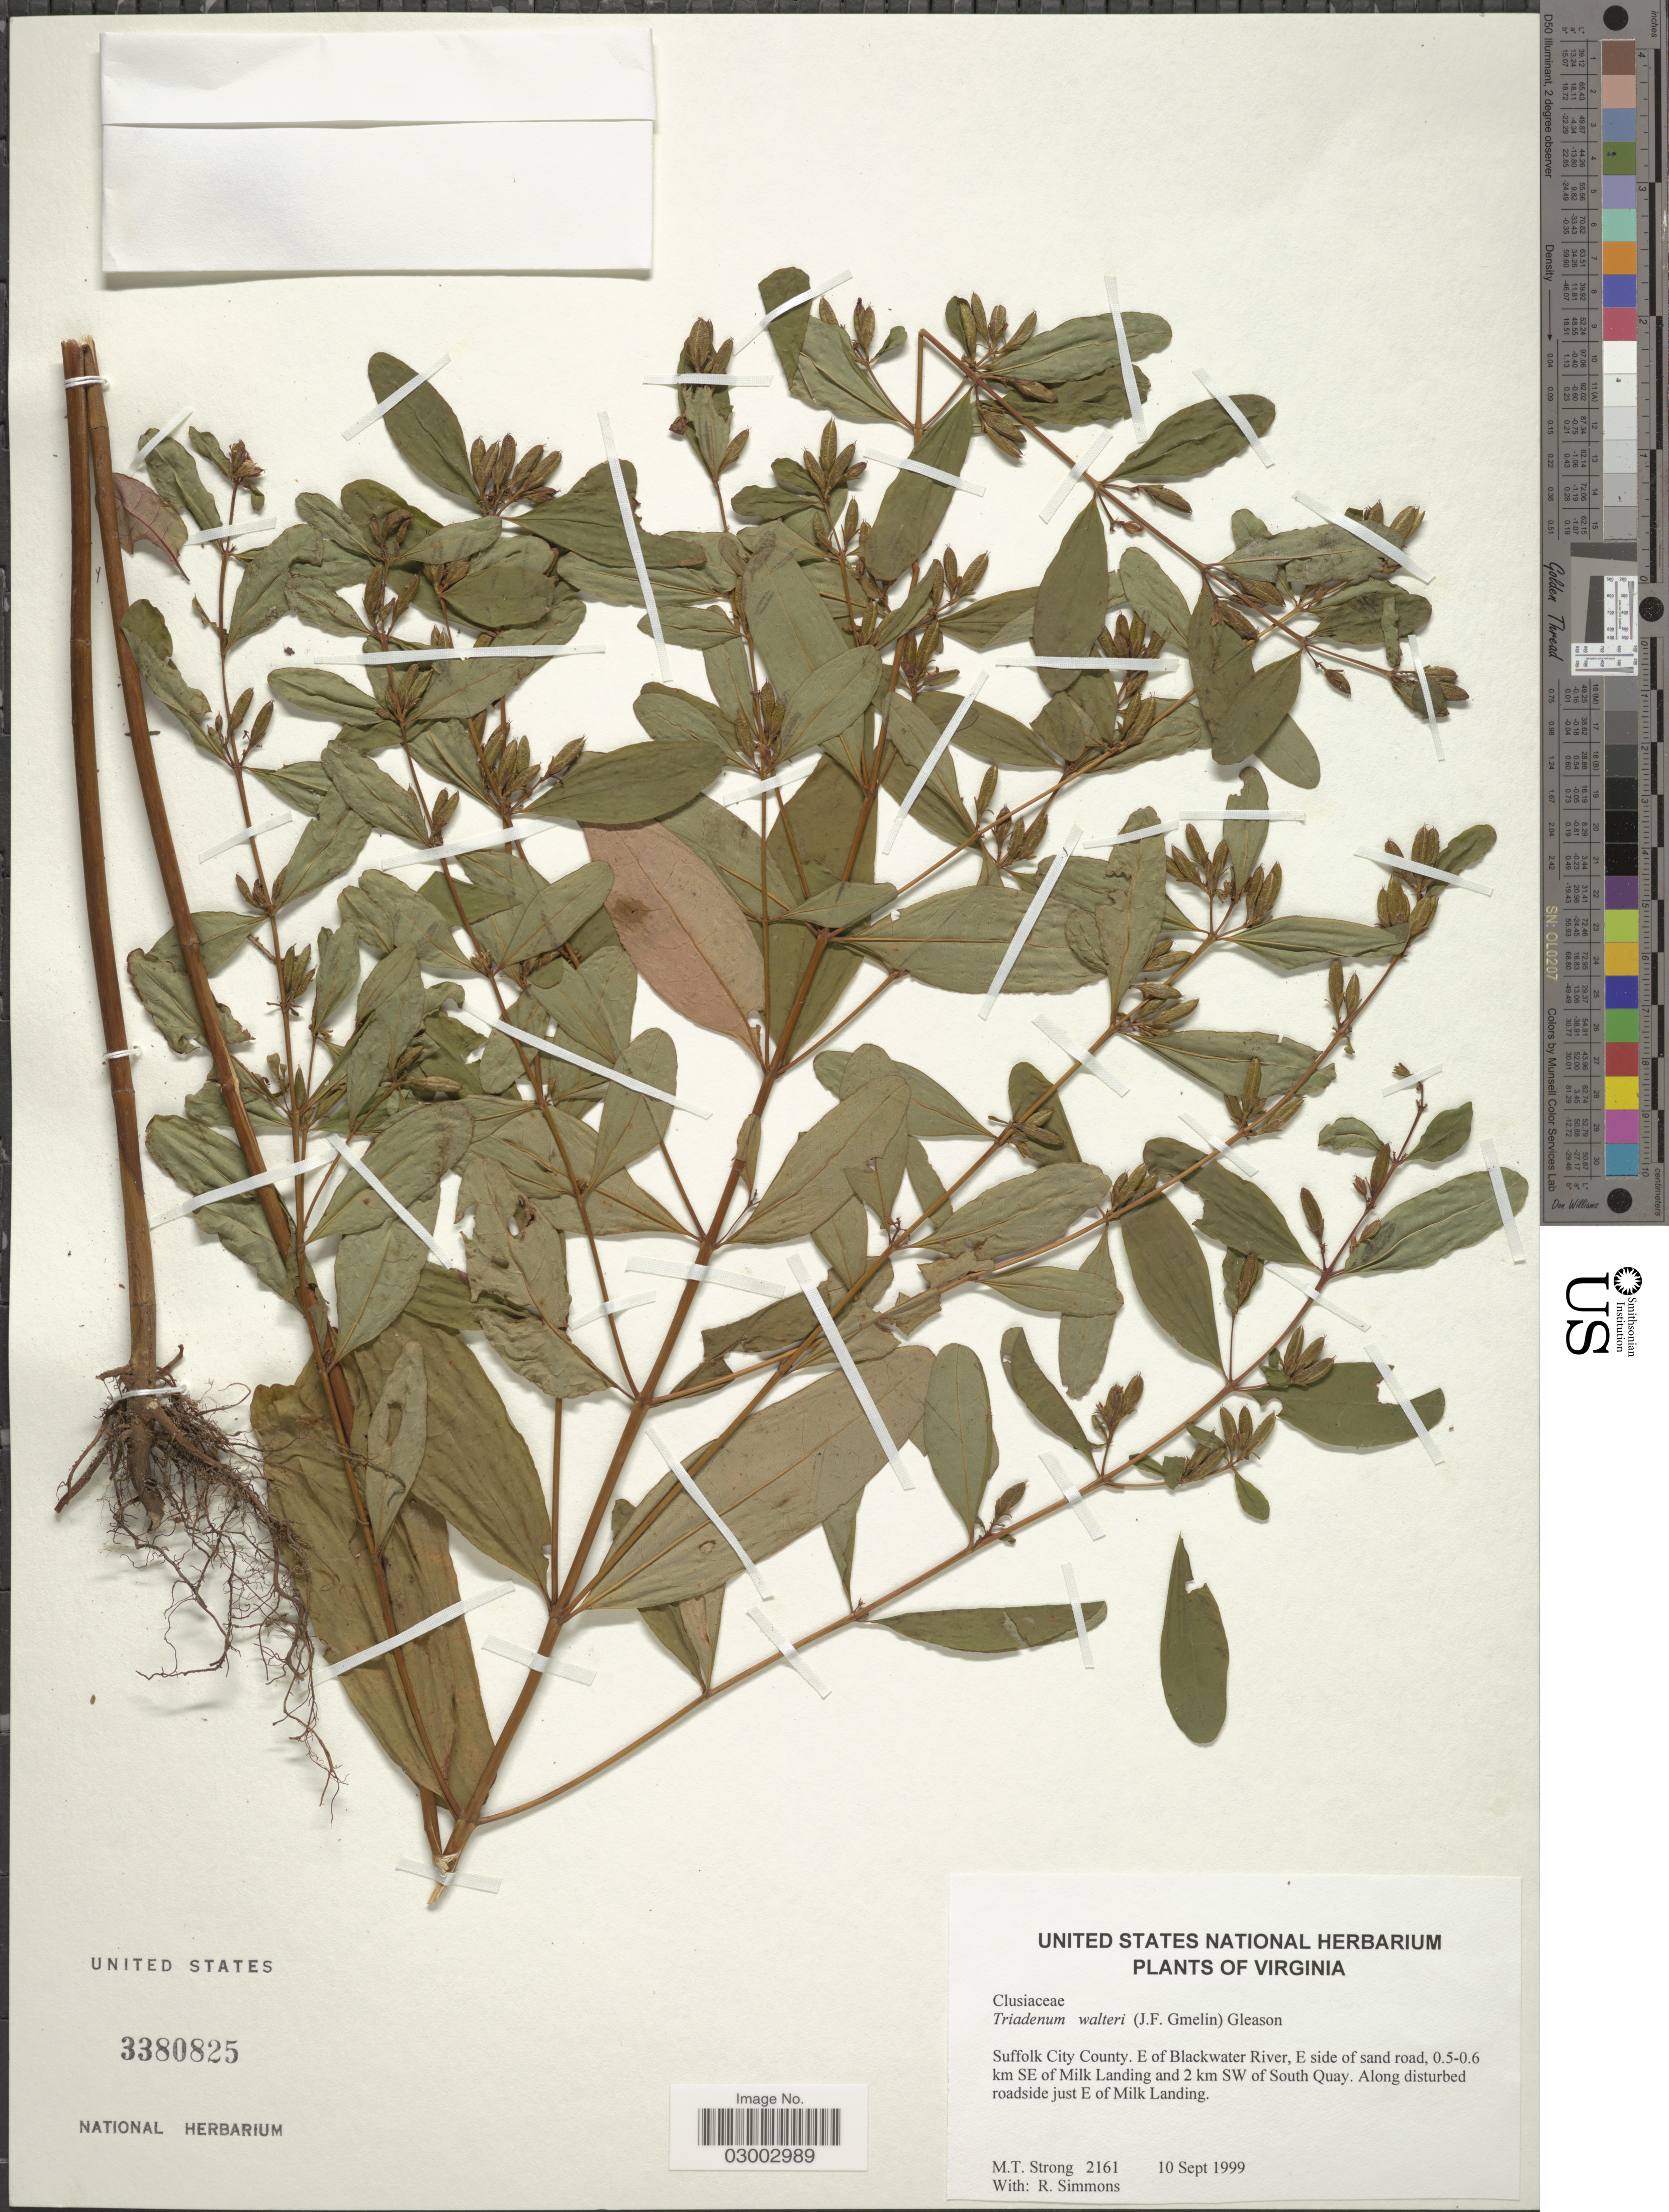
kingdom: Plantae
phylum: Tracheophyta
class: Magnoliopsida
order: Malpighiales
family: Hypericaceae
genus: Hypericum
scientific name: Hypericum walteri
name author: J.F. Gmel.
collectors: M. T. Strong & R. Simmons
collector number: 2161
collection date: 1999-09-10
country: United States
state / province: Virginia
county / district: City of Suffolk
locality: Suffolk City County. E of Blackwater River, E side of sand road, 0.5-0.6 km SE of Milk Landing and 2 km SW of South Quay. Along disturbed roadside just E of Milk Landing.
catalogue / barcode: US 3380825